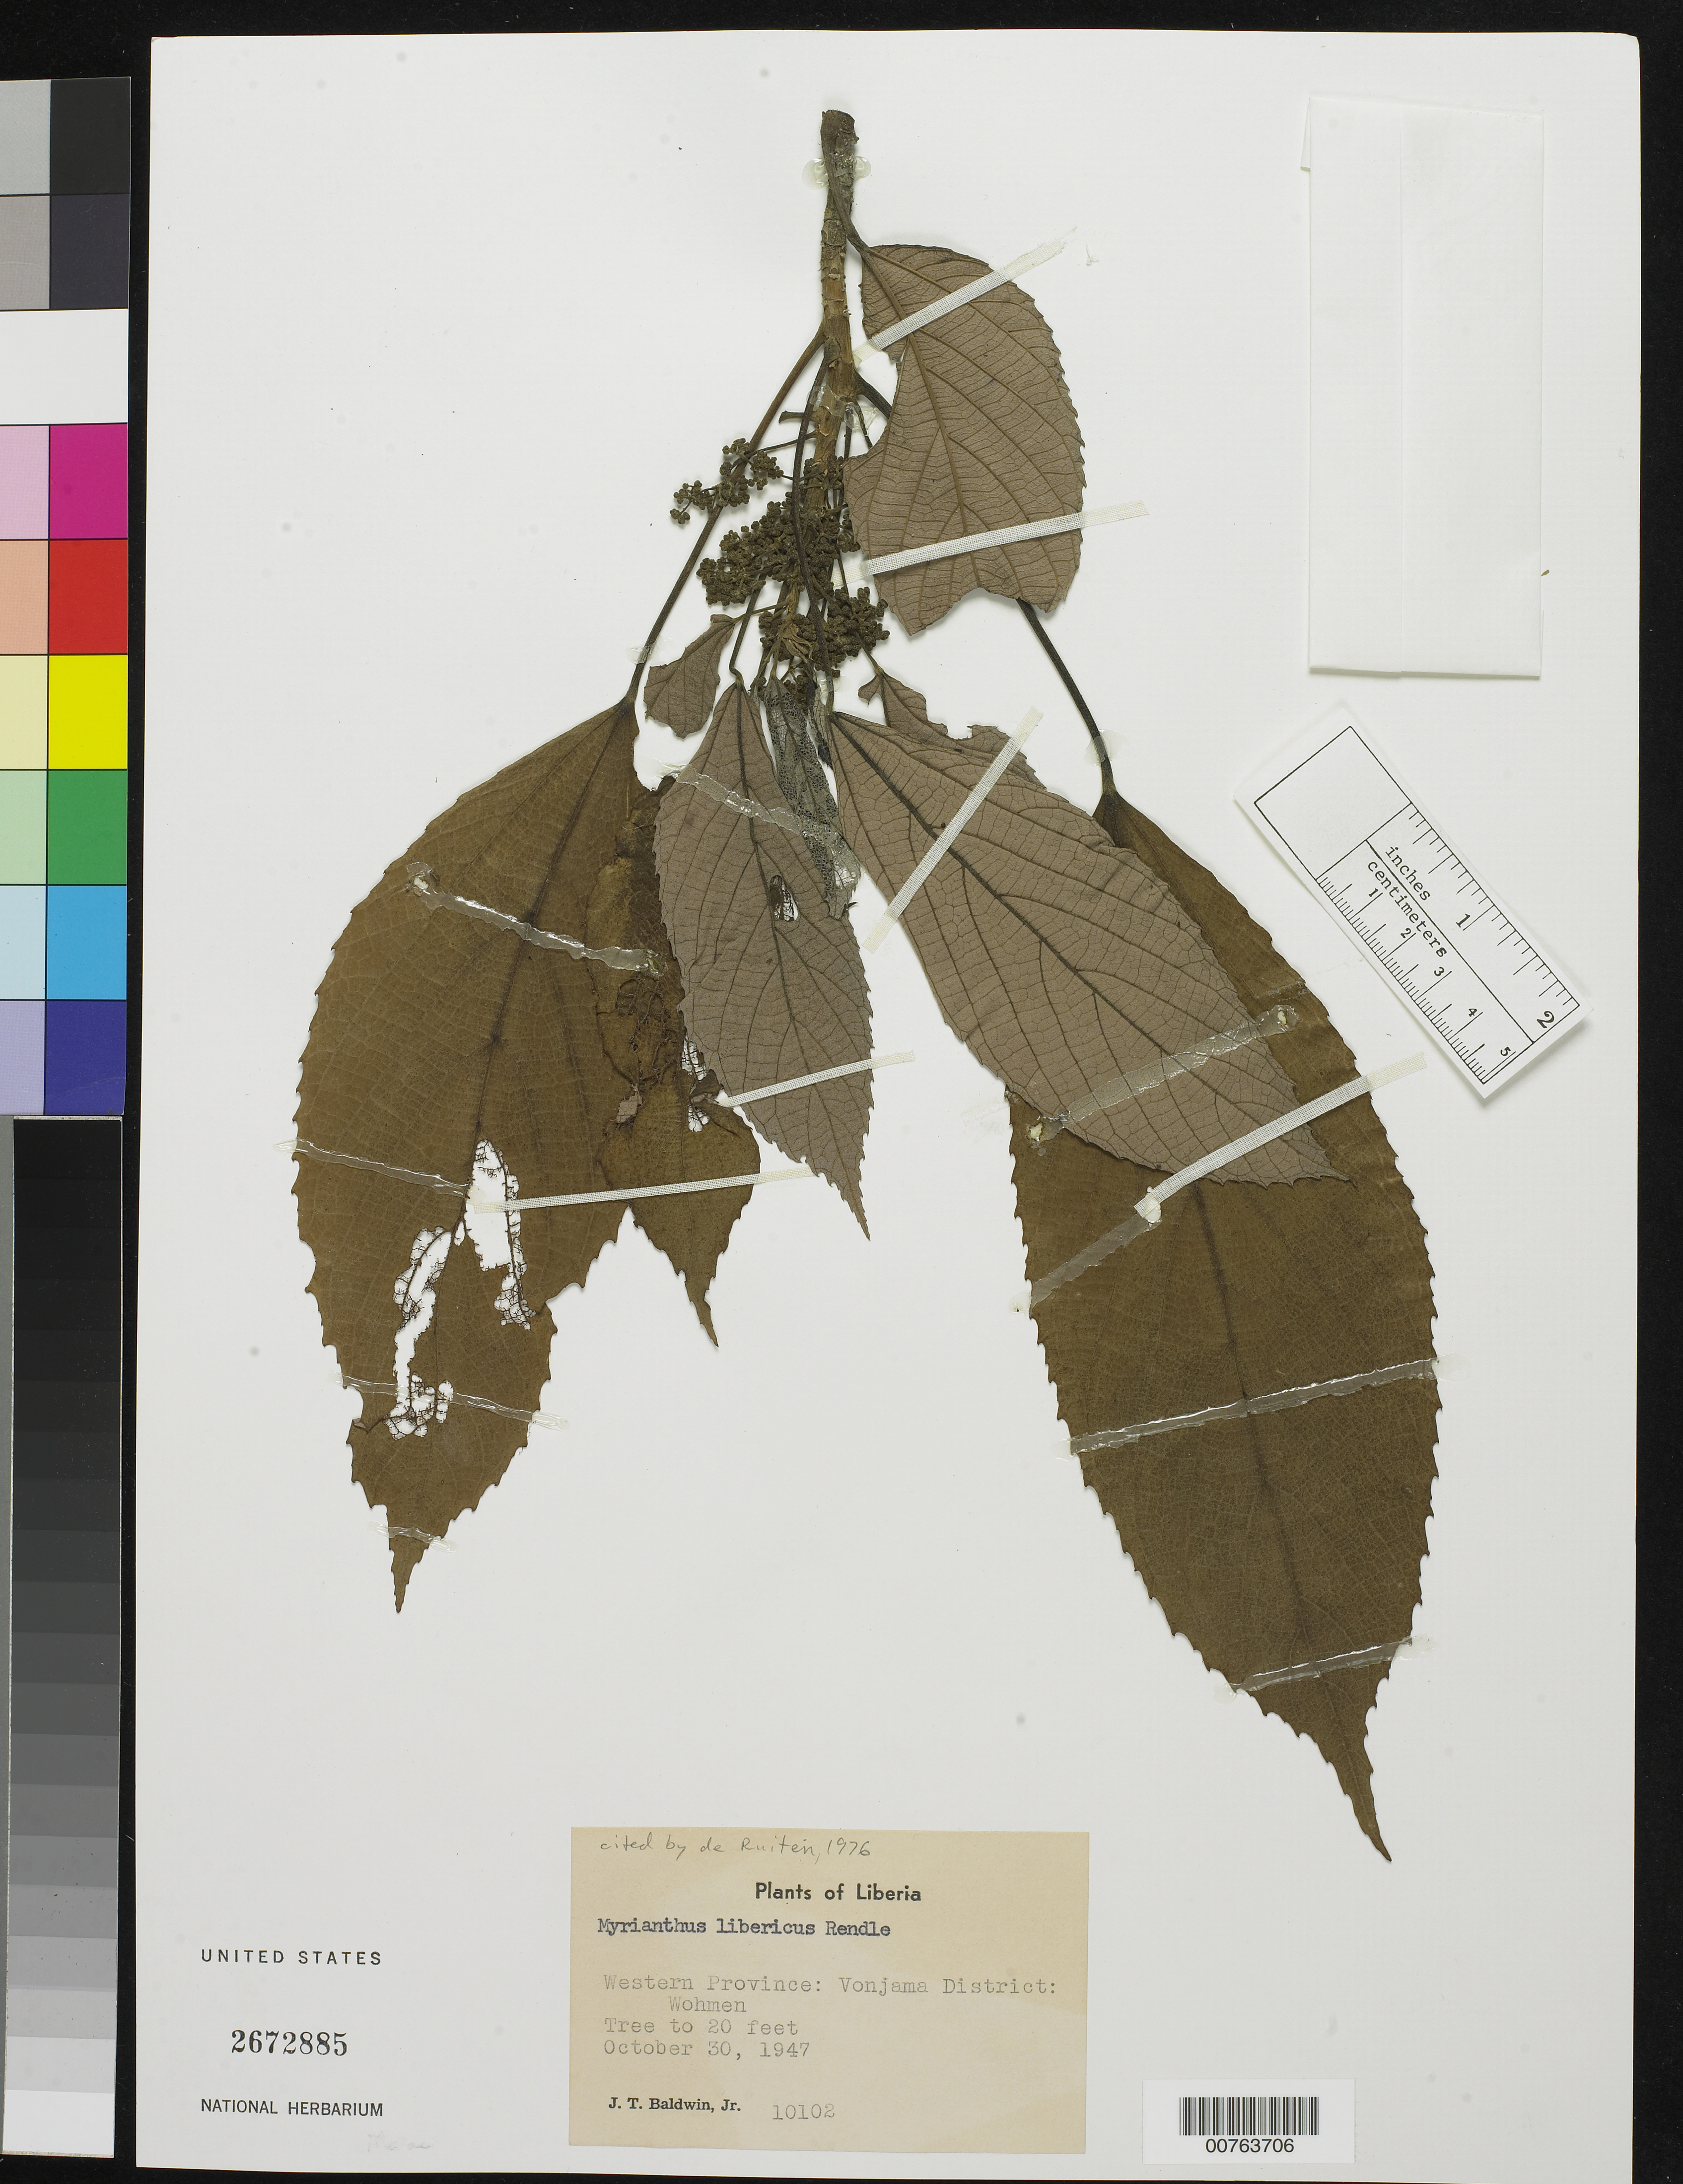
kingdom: Plantae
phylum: Tracheophyta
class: Magnoliopsida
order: Rosales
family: Urticaceae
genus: Myrianthus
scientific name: Myrianthus libericus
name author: Rendle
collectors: J. T. Baldwin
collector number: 10102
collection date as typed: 30 Oct 1947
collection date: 1947-10-30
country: Liberia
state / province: Lofa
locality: Western Province: Vonjama District, Wohmen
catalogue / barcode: US 2672885